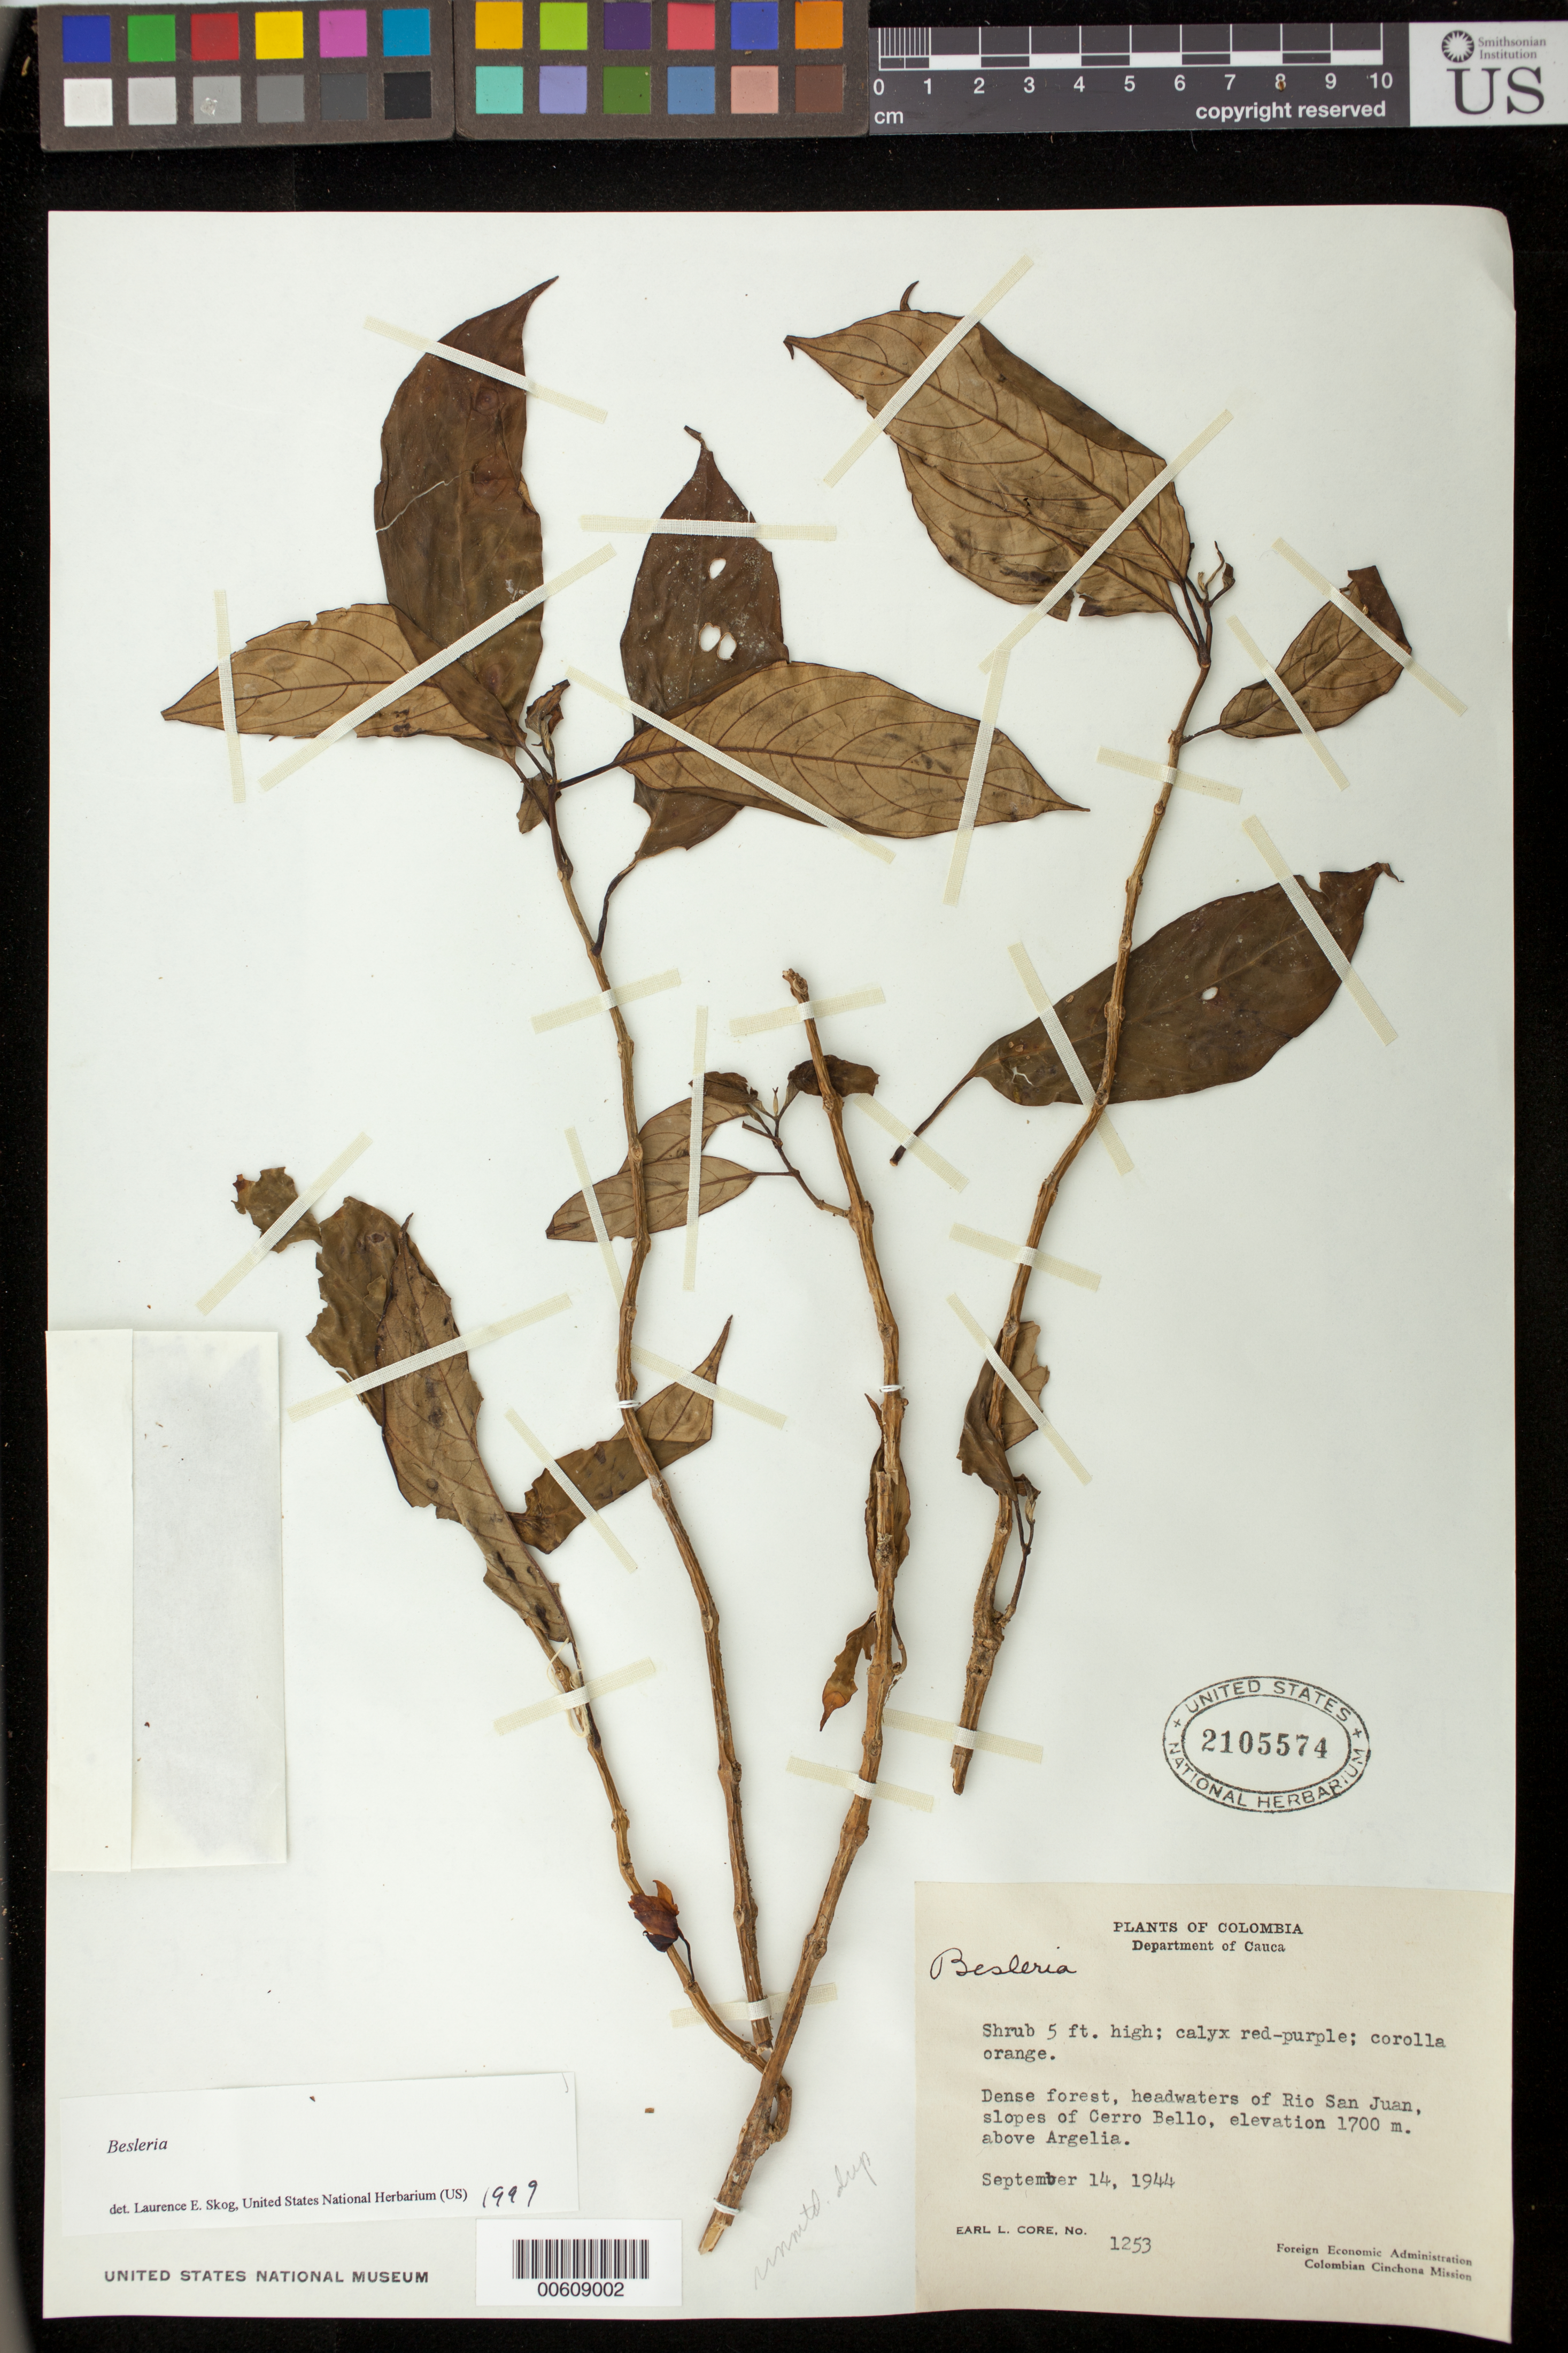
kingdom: Plantae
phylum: Tracheophyta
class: Magnoliopsida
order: Lamiales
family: Gesneriaceae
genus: Drymonia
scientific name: Drymonia sp.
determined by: Skog, Laurence E.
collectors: E. L. Core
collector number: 1253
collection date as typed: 14 Sep 1944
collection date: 1944-09-14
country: Colombia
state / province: Cauca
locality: Headwaters of Rio San Juan, slopes of Cerro Bello, above Argelia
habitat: Dense forest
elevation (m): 1700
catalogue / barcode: US 2105574